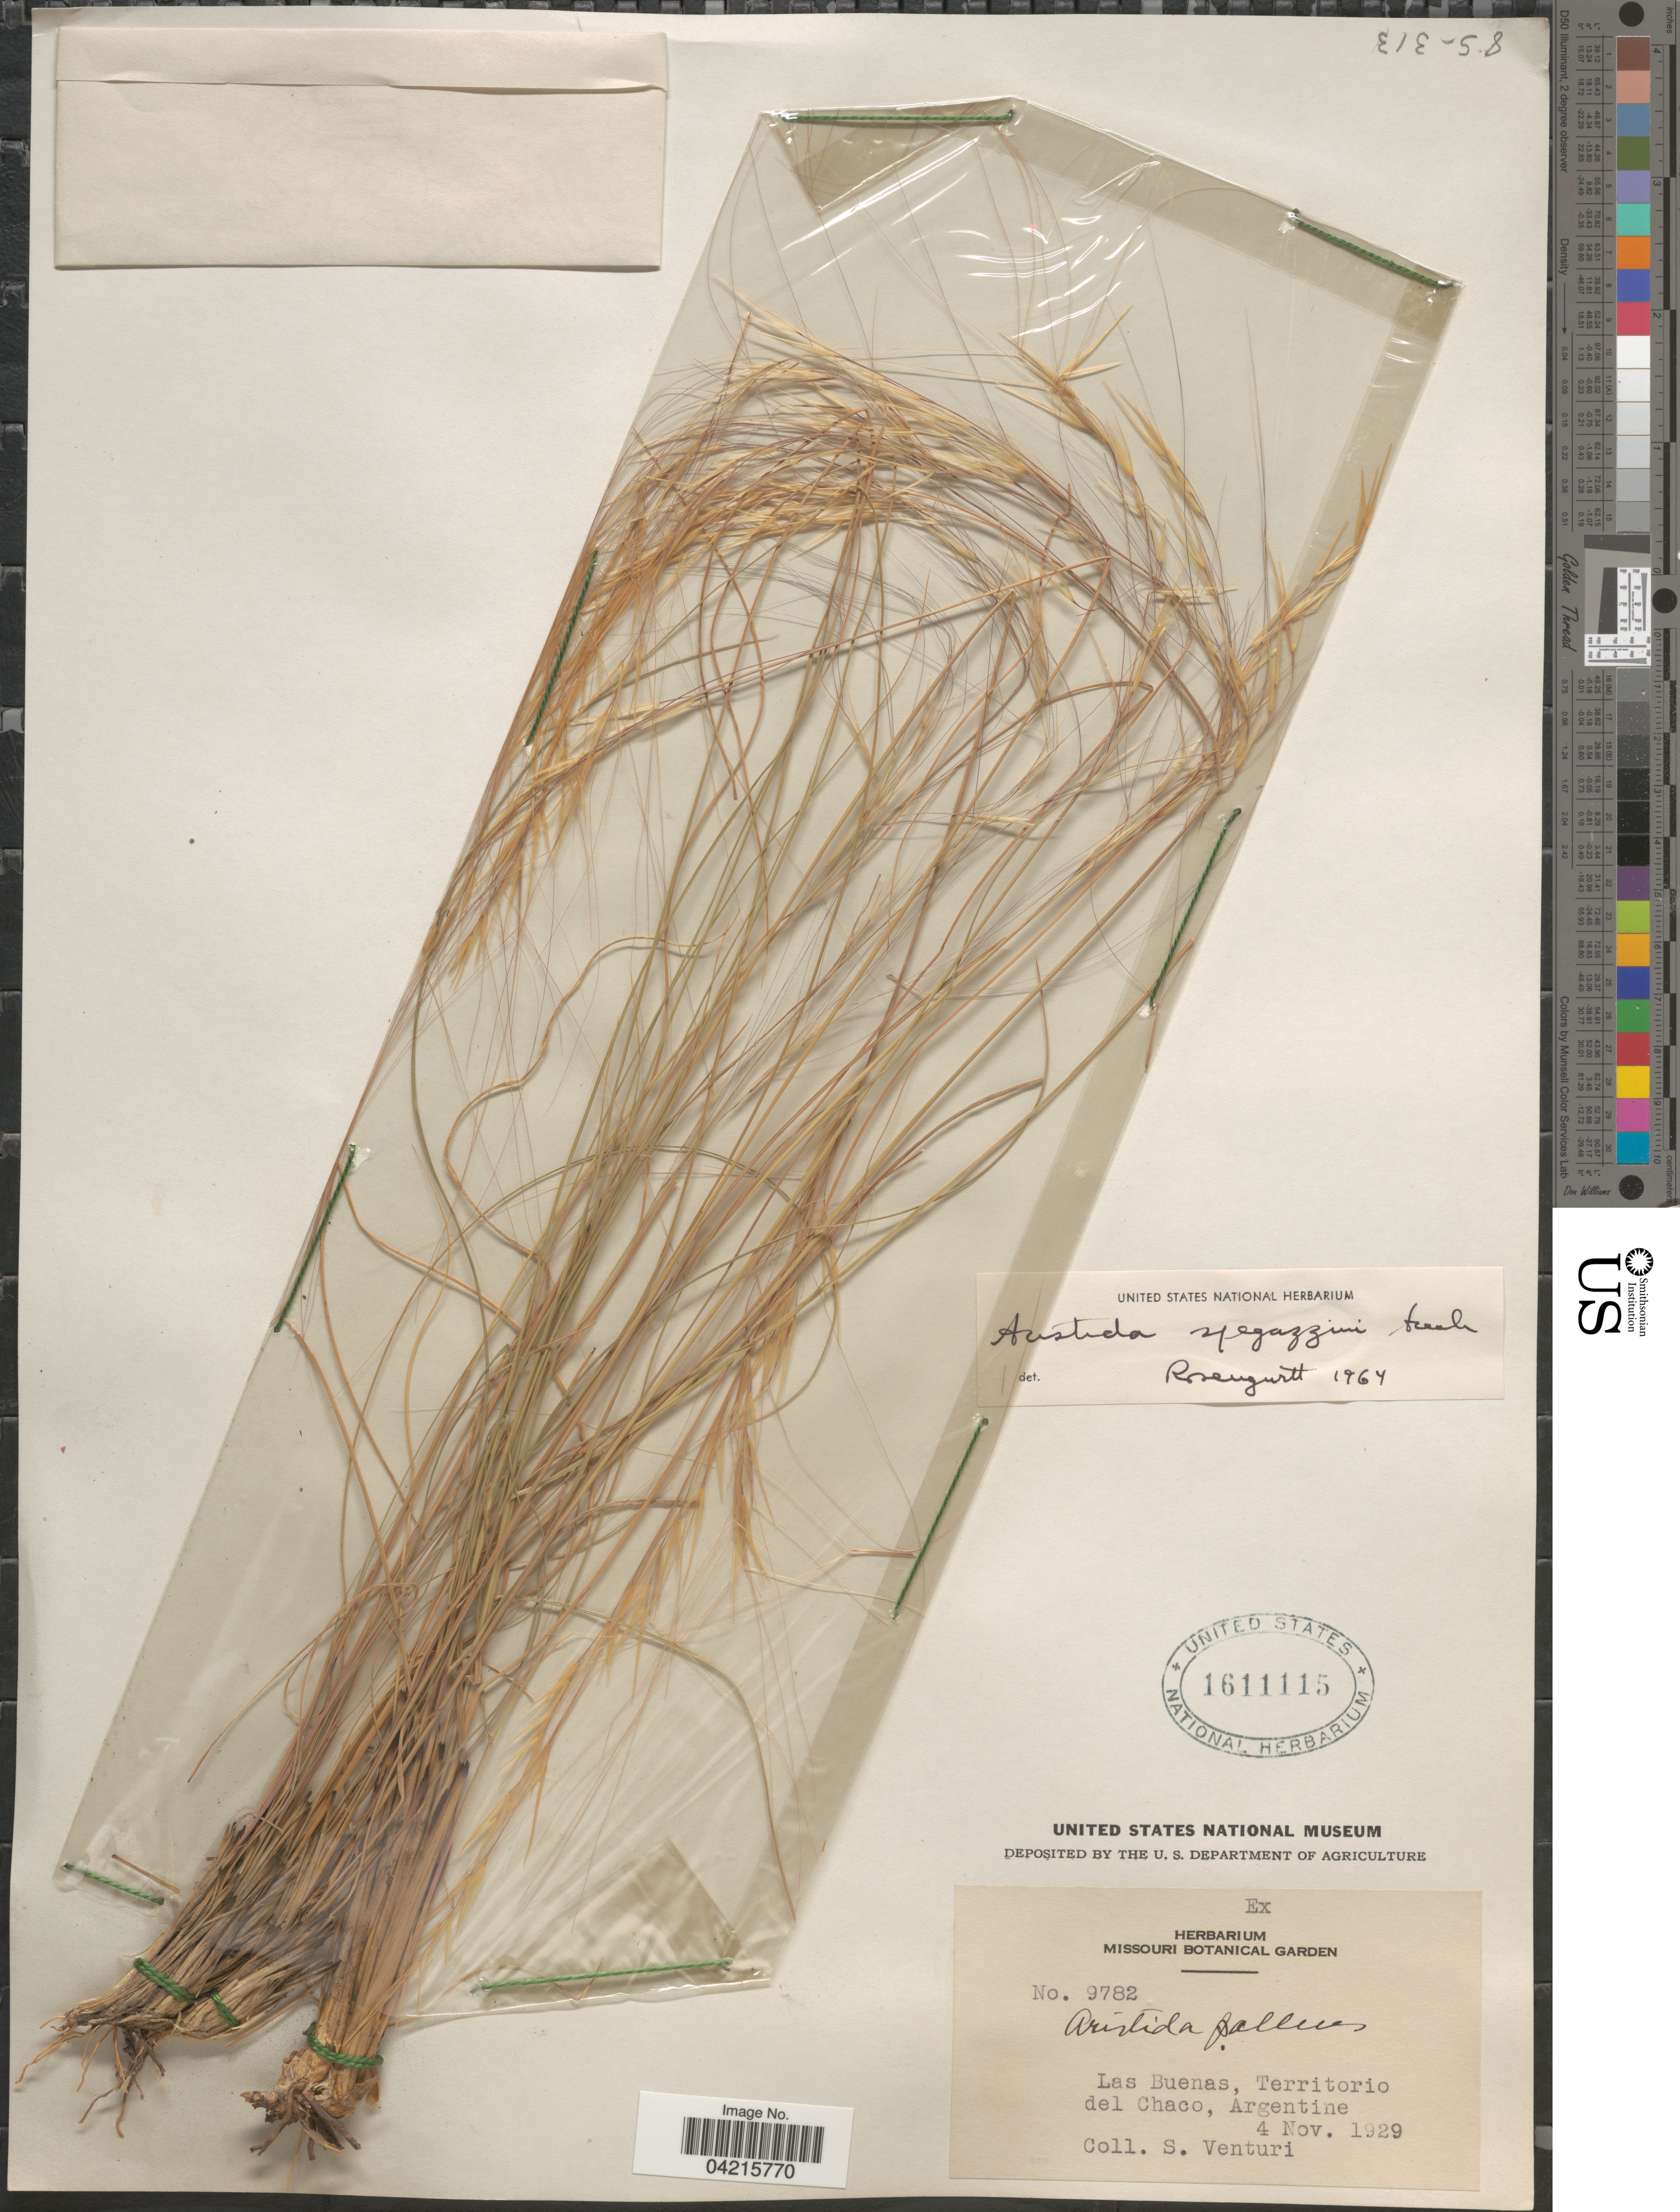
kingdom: Plantae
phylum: Tracheophyta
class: Liliopsida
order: Poales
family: Poaceae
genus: Aristida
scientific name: Aristida spegazzinii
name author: Arechav.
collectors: S. Venturi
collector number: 9782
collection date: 1929-11-04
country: Argentina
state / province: Chaco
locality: Las Buenas.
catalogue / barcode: US 1611115